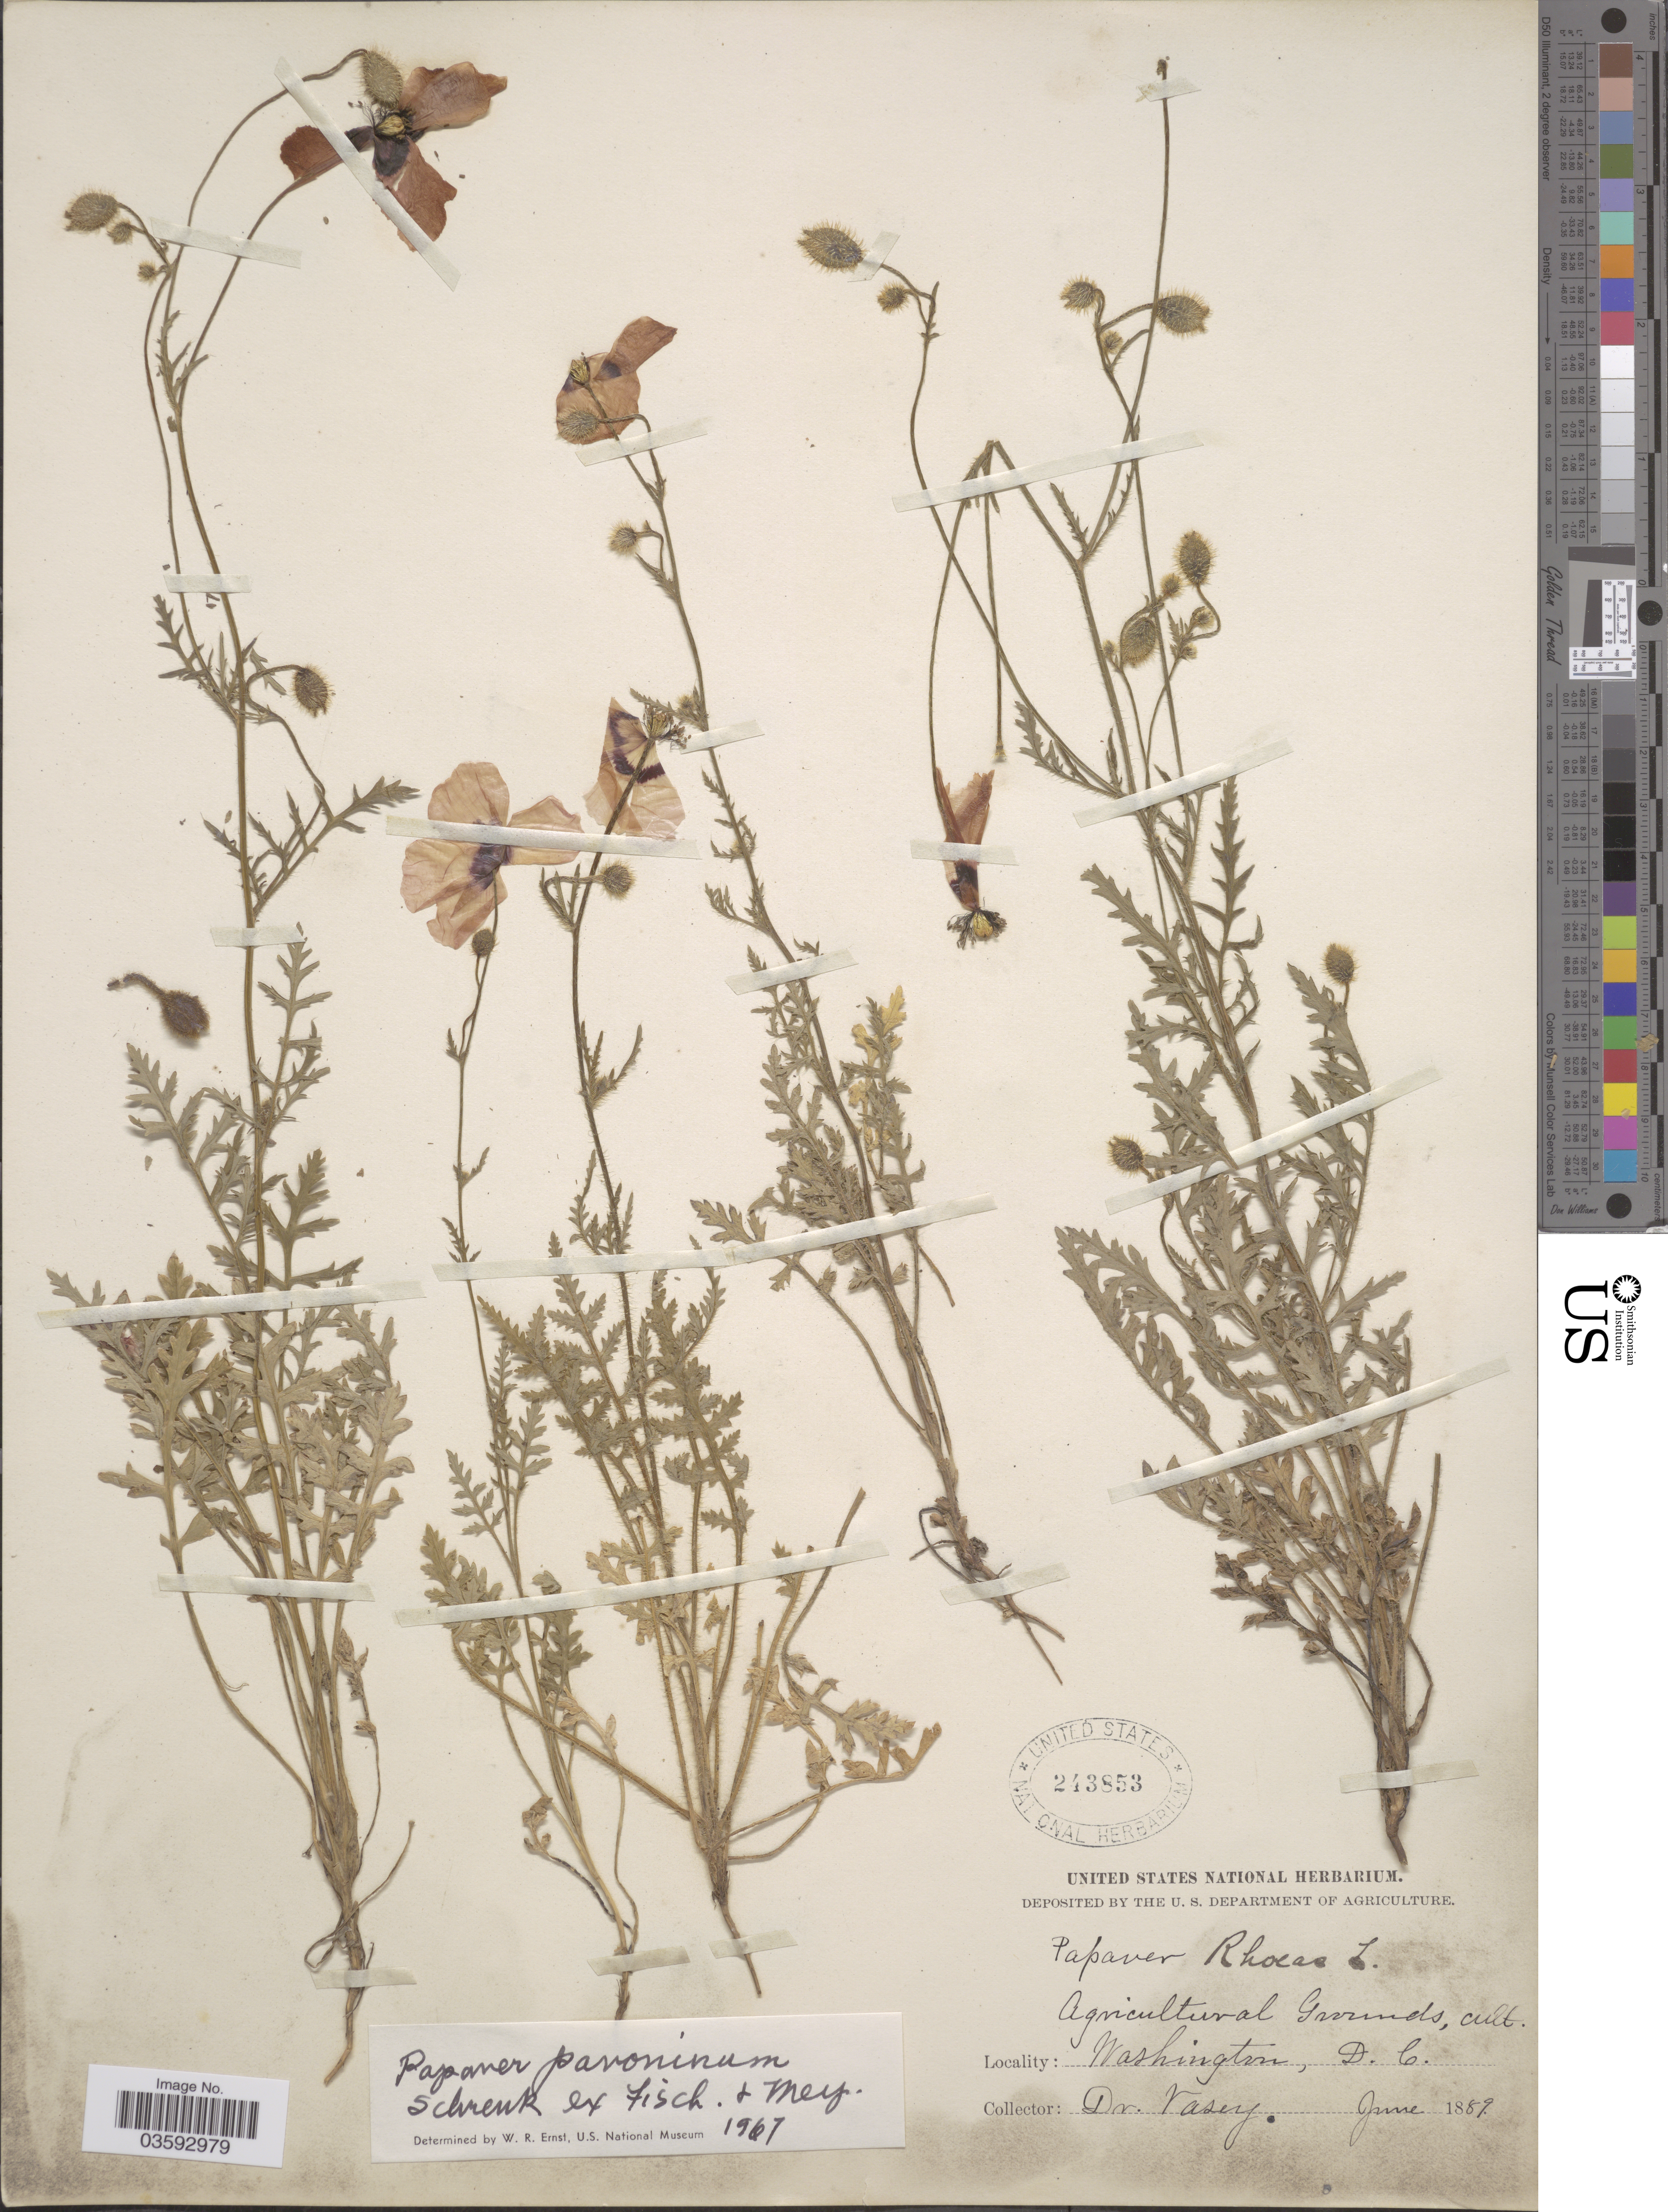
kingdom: Plantae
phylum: Tracheophyta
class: Magnoliopsida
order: Ranunculales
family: Papaveraceae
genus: Papaver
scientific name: Papaver sp.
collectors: Vasey, --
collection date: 1889-06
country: United States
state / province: District of Columbia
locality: Agricultural Grounds. Washington D.C.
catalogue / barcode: US 243853